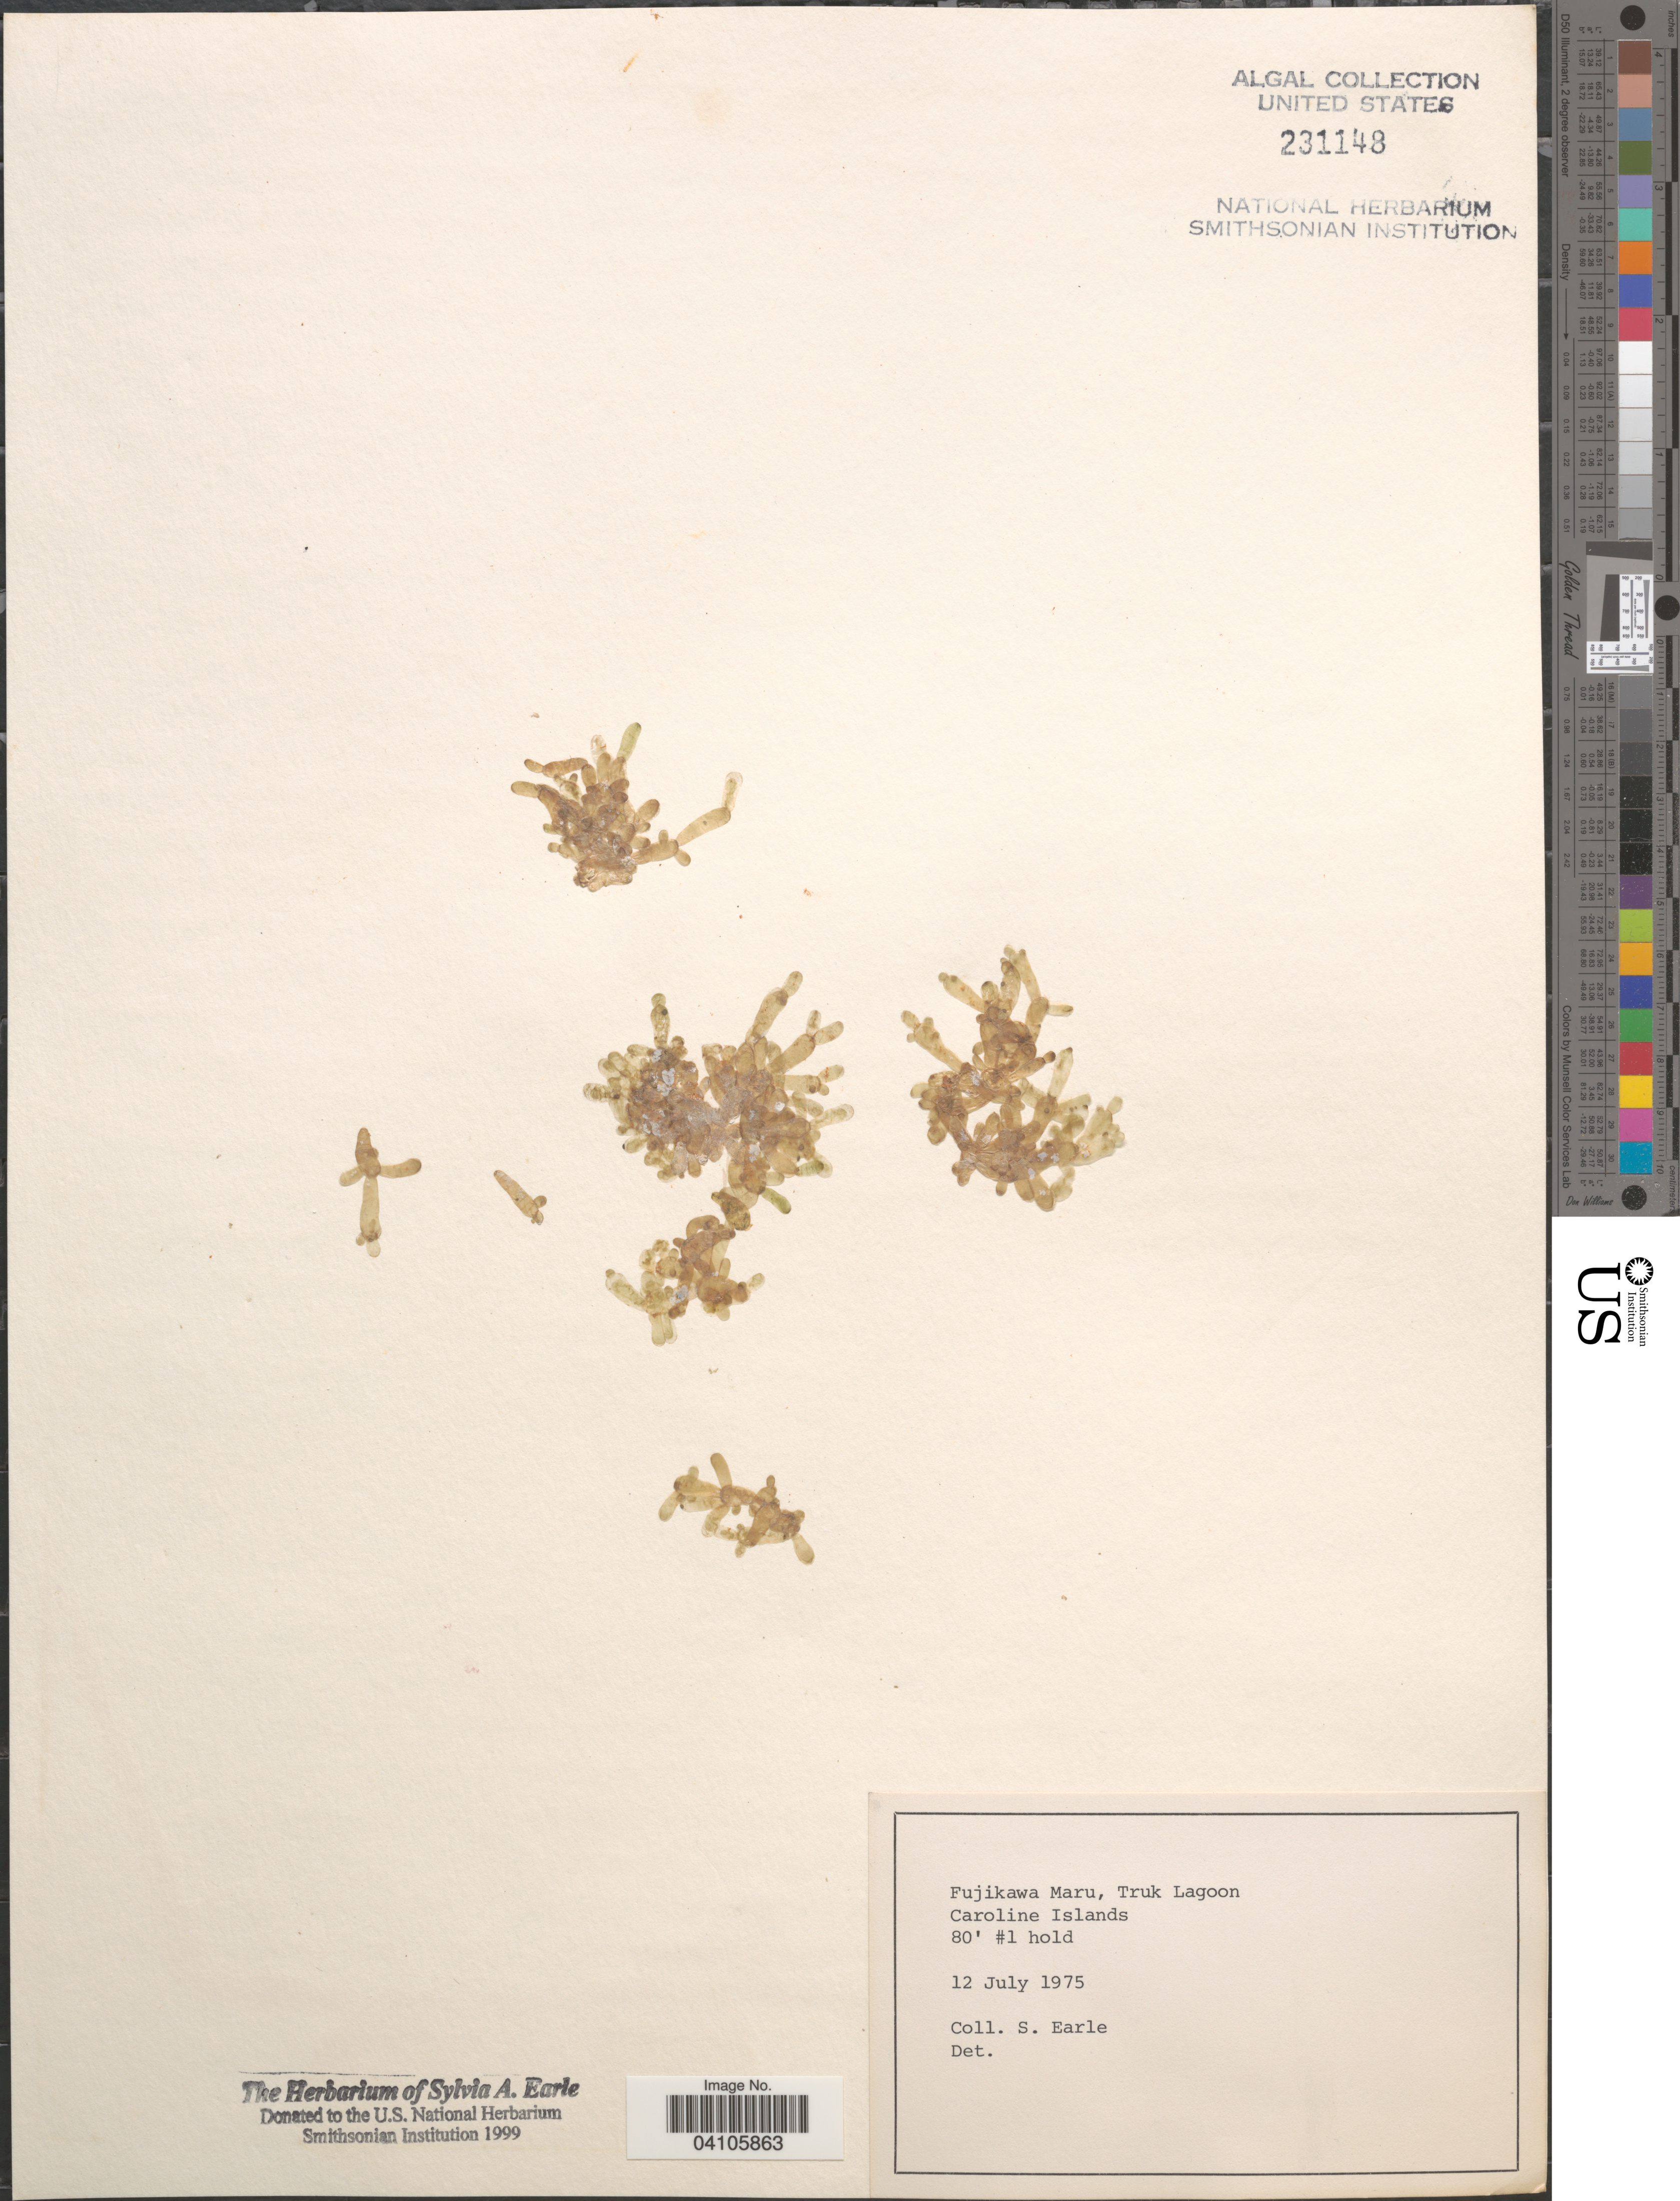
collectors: S. A. Earle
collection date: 1975-07-12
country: Micronesia, Federated States of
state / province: Truk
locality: Fujikawa Maru, Truk Lagoon. Caroline Island.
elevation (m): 24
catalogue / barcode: US 231148